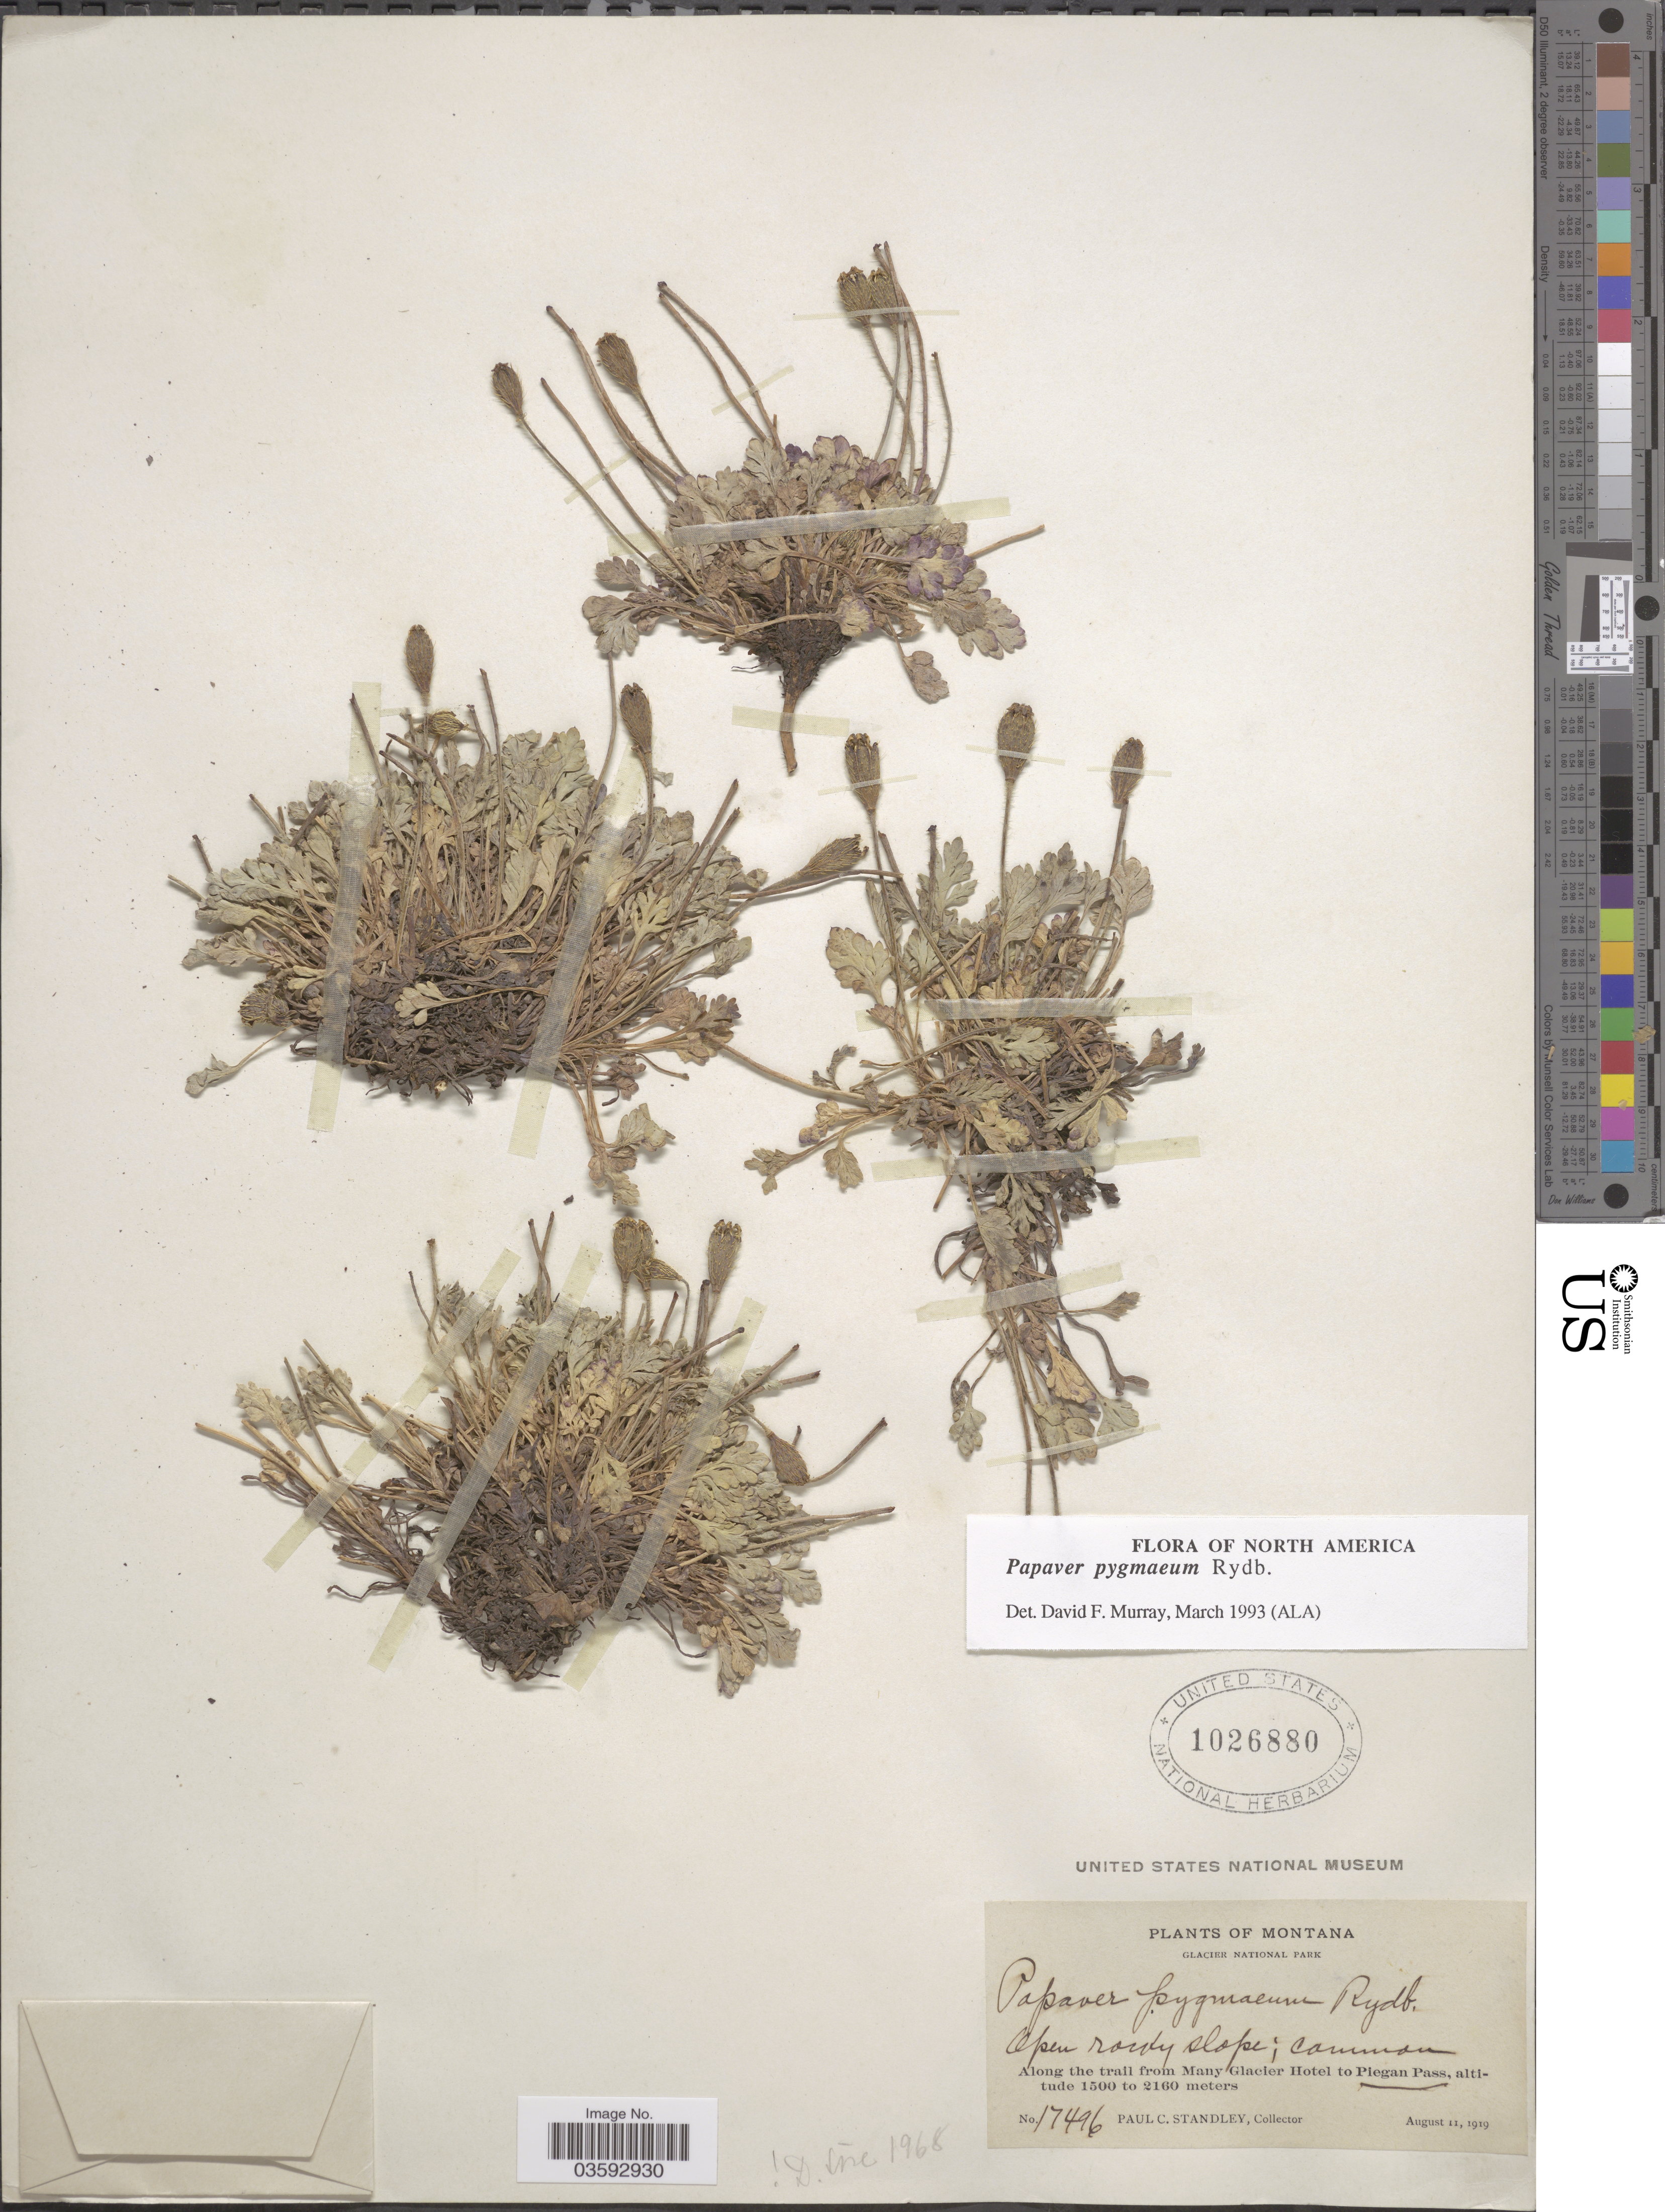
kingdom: Plantae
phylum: Tracheophyta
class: Magnoliopsida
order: Ranunculales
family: Papaveraceae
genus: Papaver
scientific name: Papaver pygmaeum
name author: Rydb.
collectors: P. C. Standley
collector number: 17496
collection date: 1919-08-11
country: United States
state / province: Montana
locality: Glacier National Park. Along the trail from Many Glacier Hotel to Piegan Pass.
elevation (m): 1500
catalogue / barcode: US 1026880